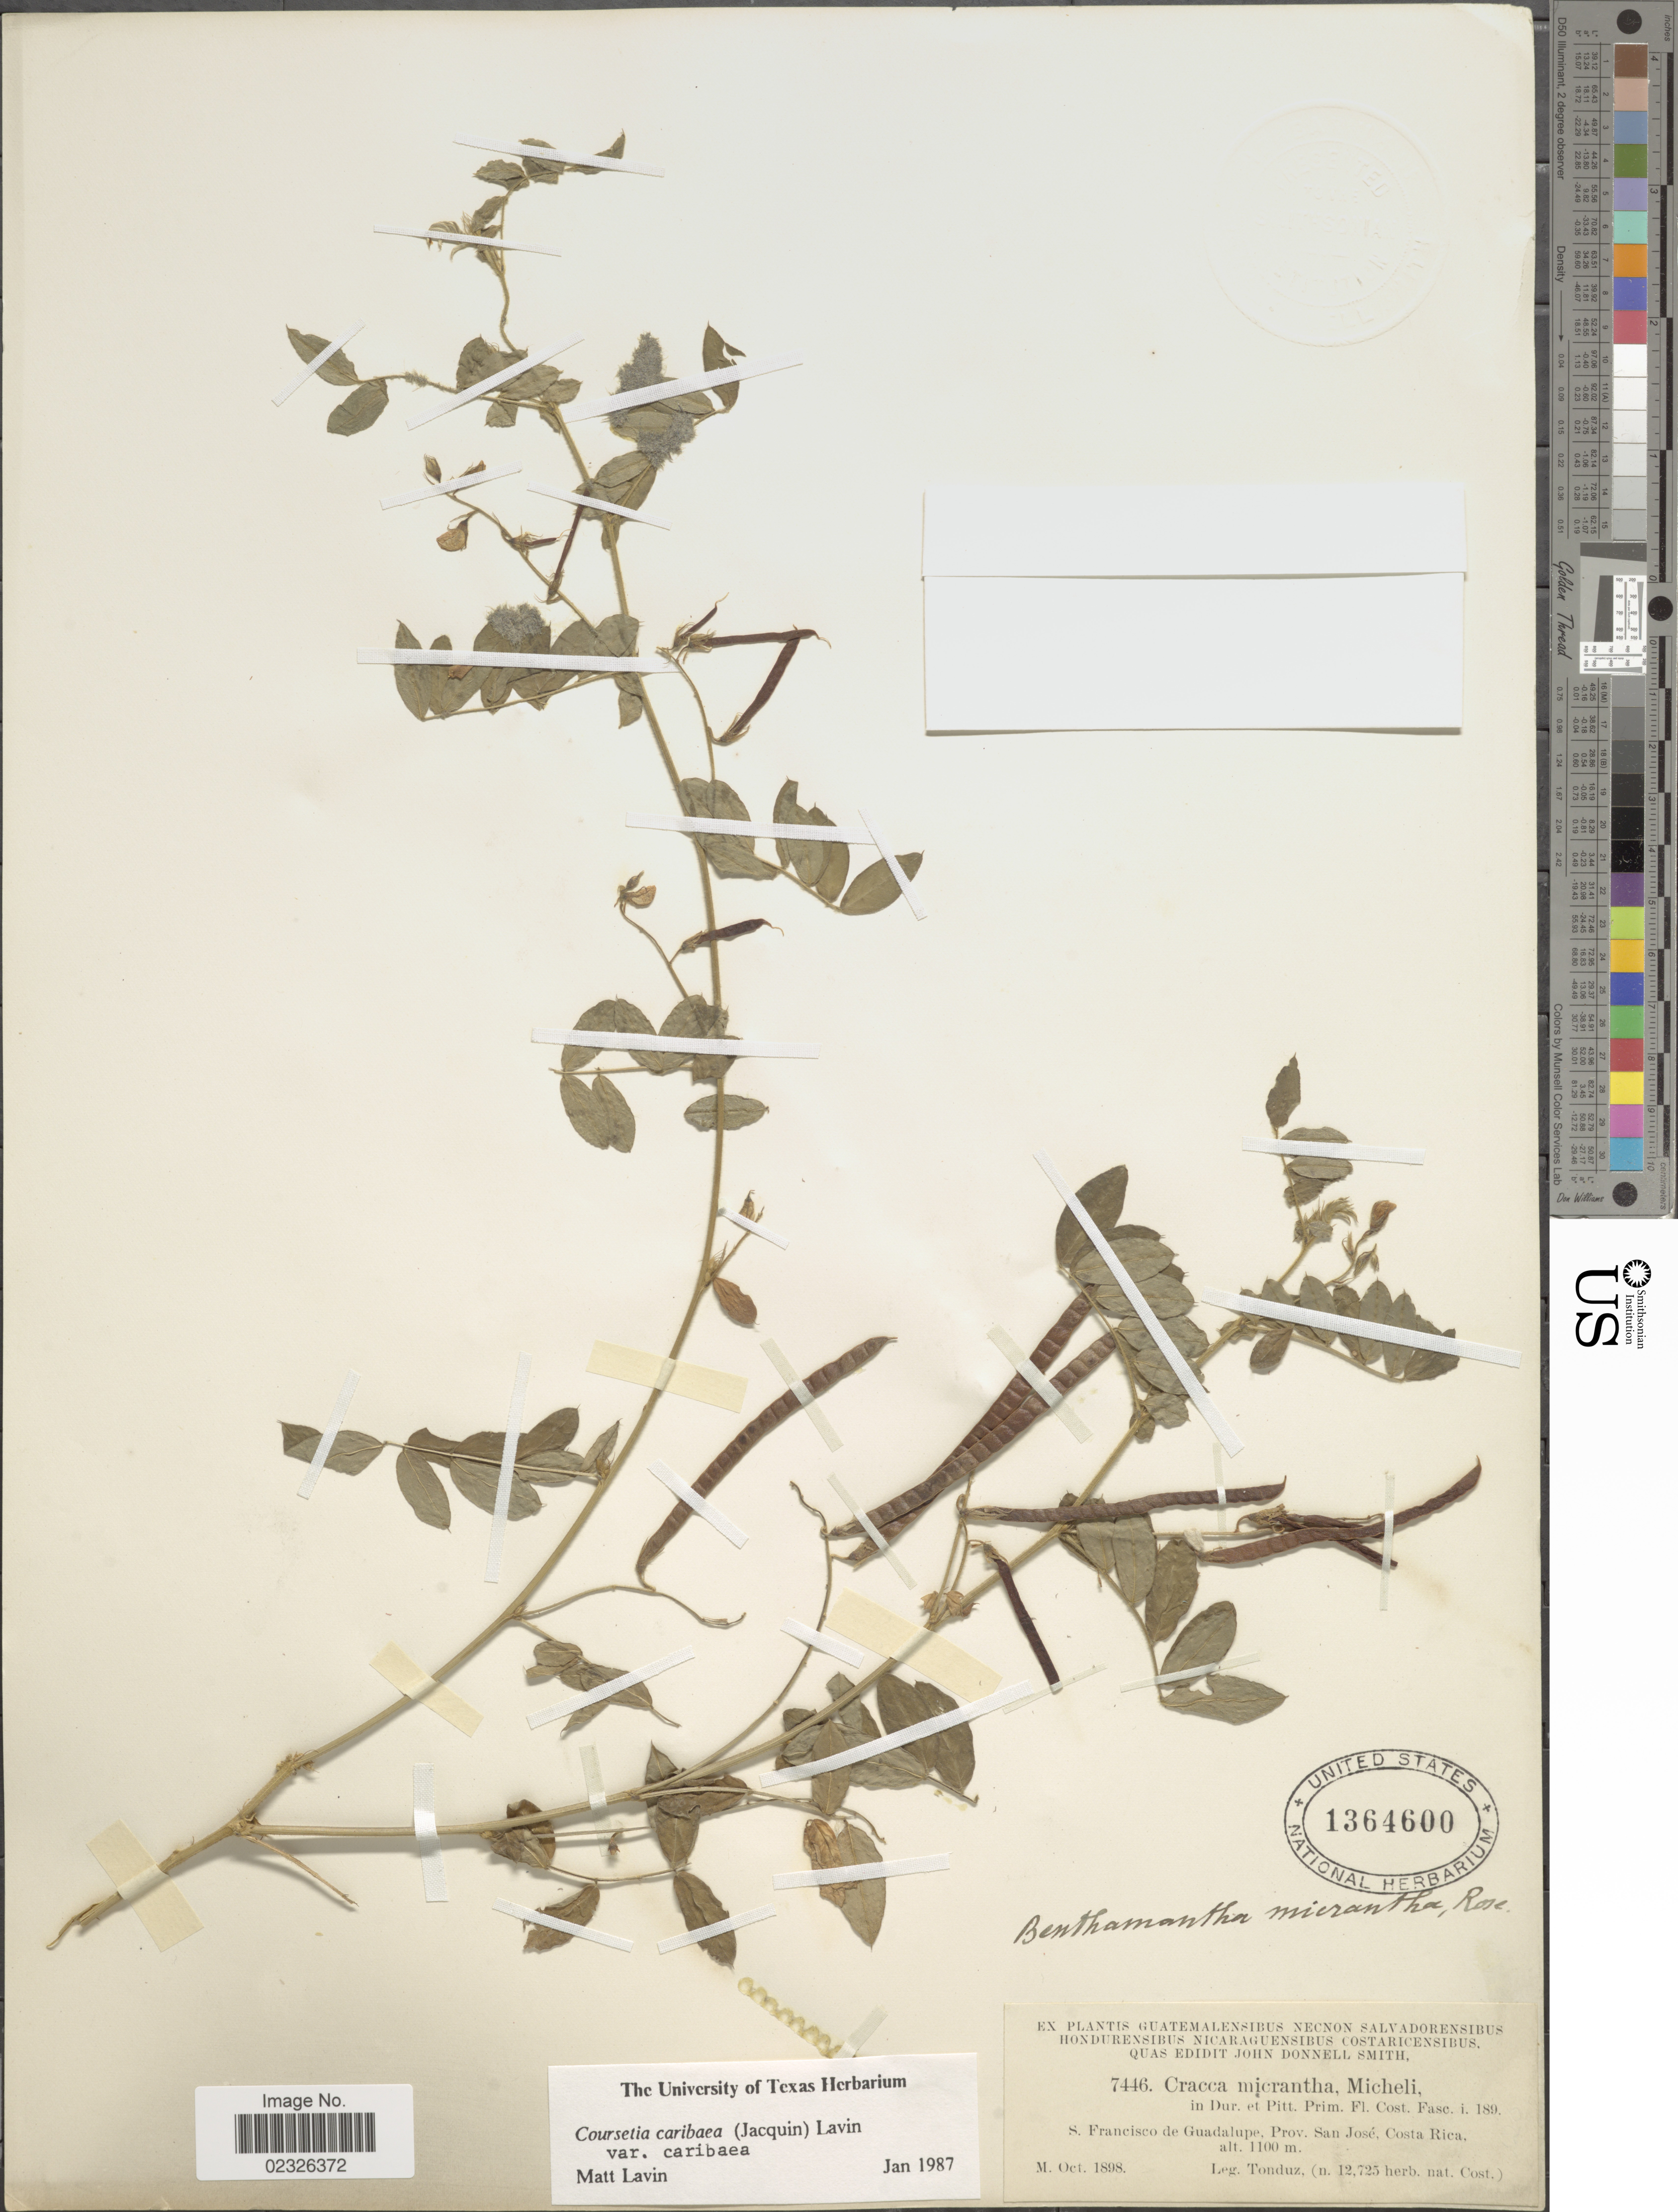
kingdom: Plantae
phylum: Tracheophyta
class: Magnoliopsida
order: Fabales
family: Fabaceae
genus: Coursetia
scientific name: Coursetia caribaea var. caribaea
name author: (Jacq.) Lavin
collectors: A. Tonduz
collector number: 7446/12725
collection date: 1898-10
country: Costa Rica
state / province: San José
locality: S. Francisco de Guadalupe, Prov. San Jose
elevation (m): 1100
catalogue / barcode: US 1364600